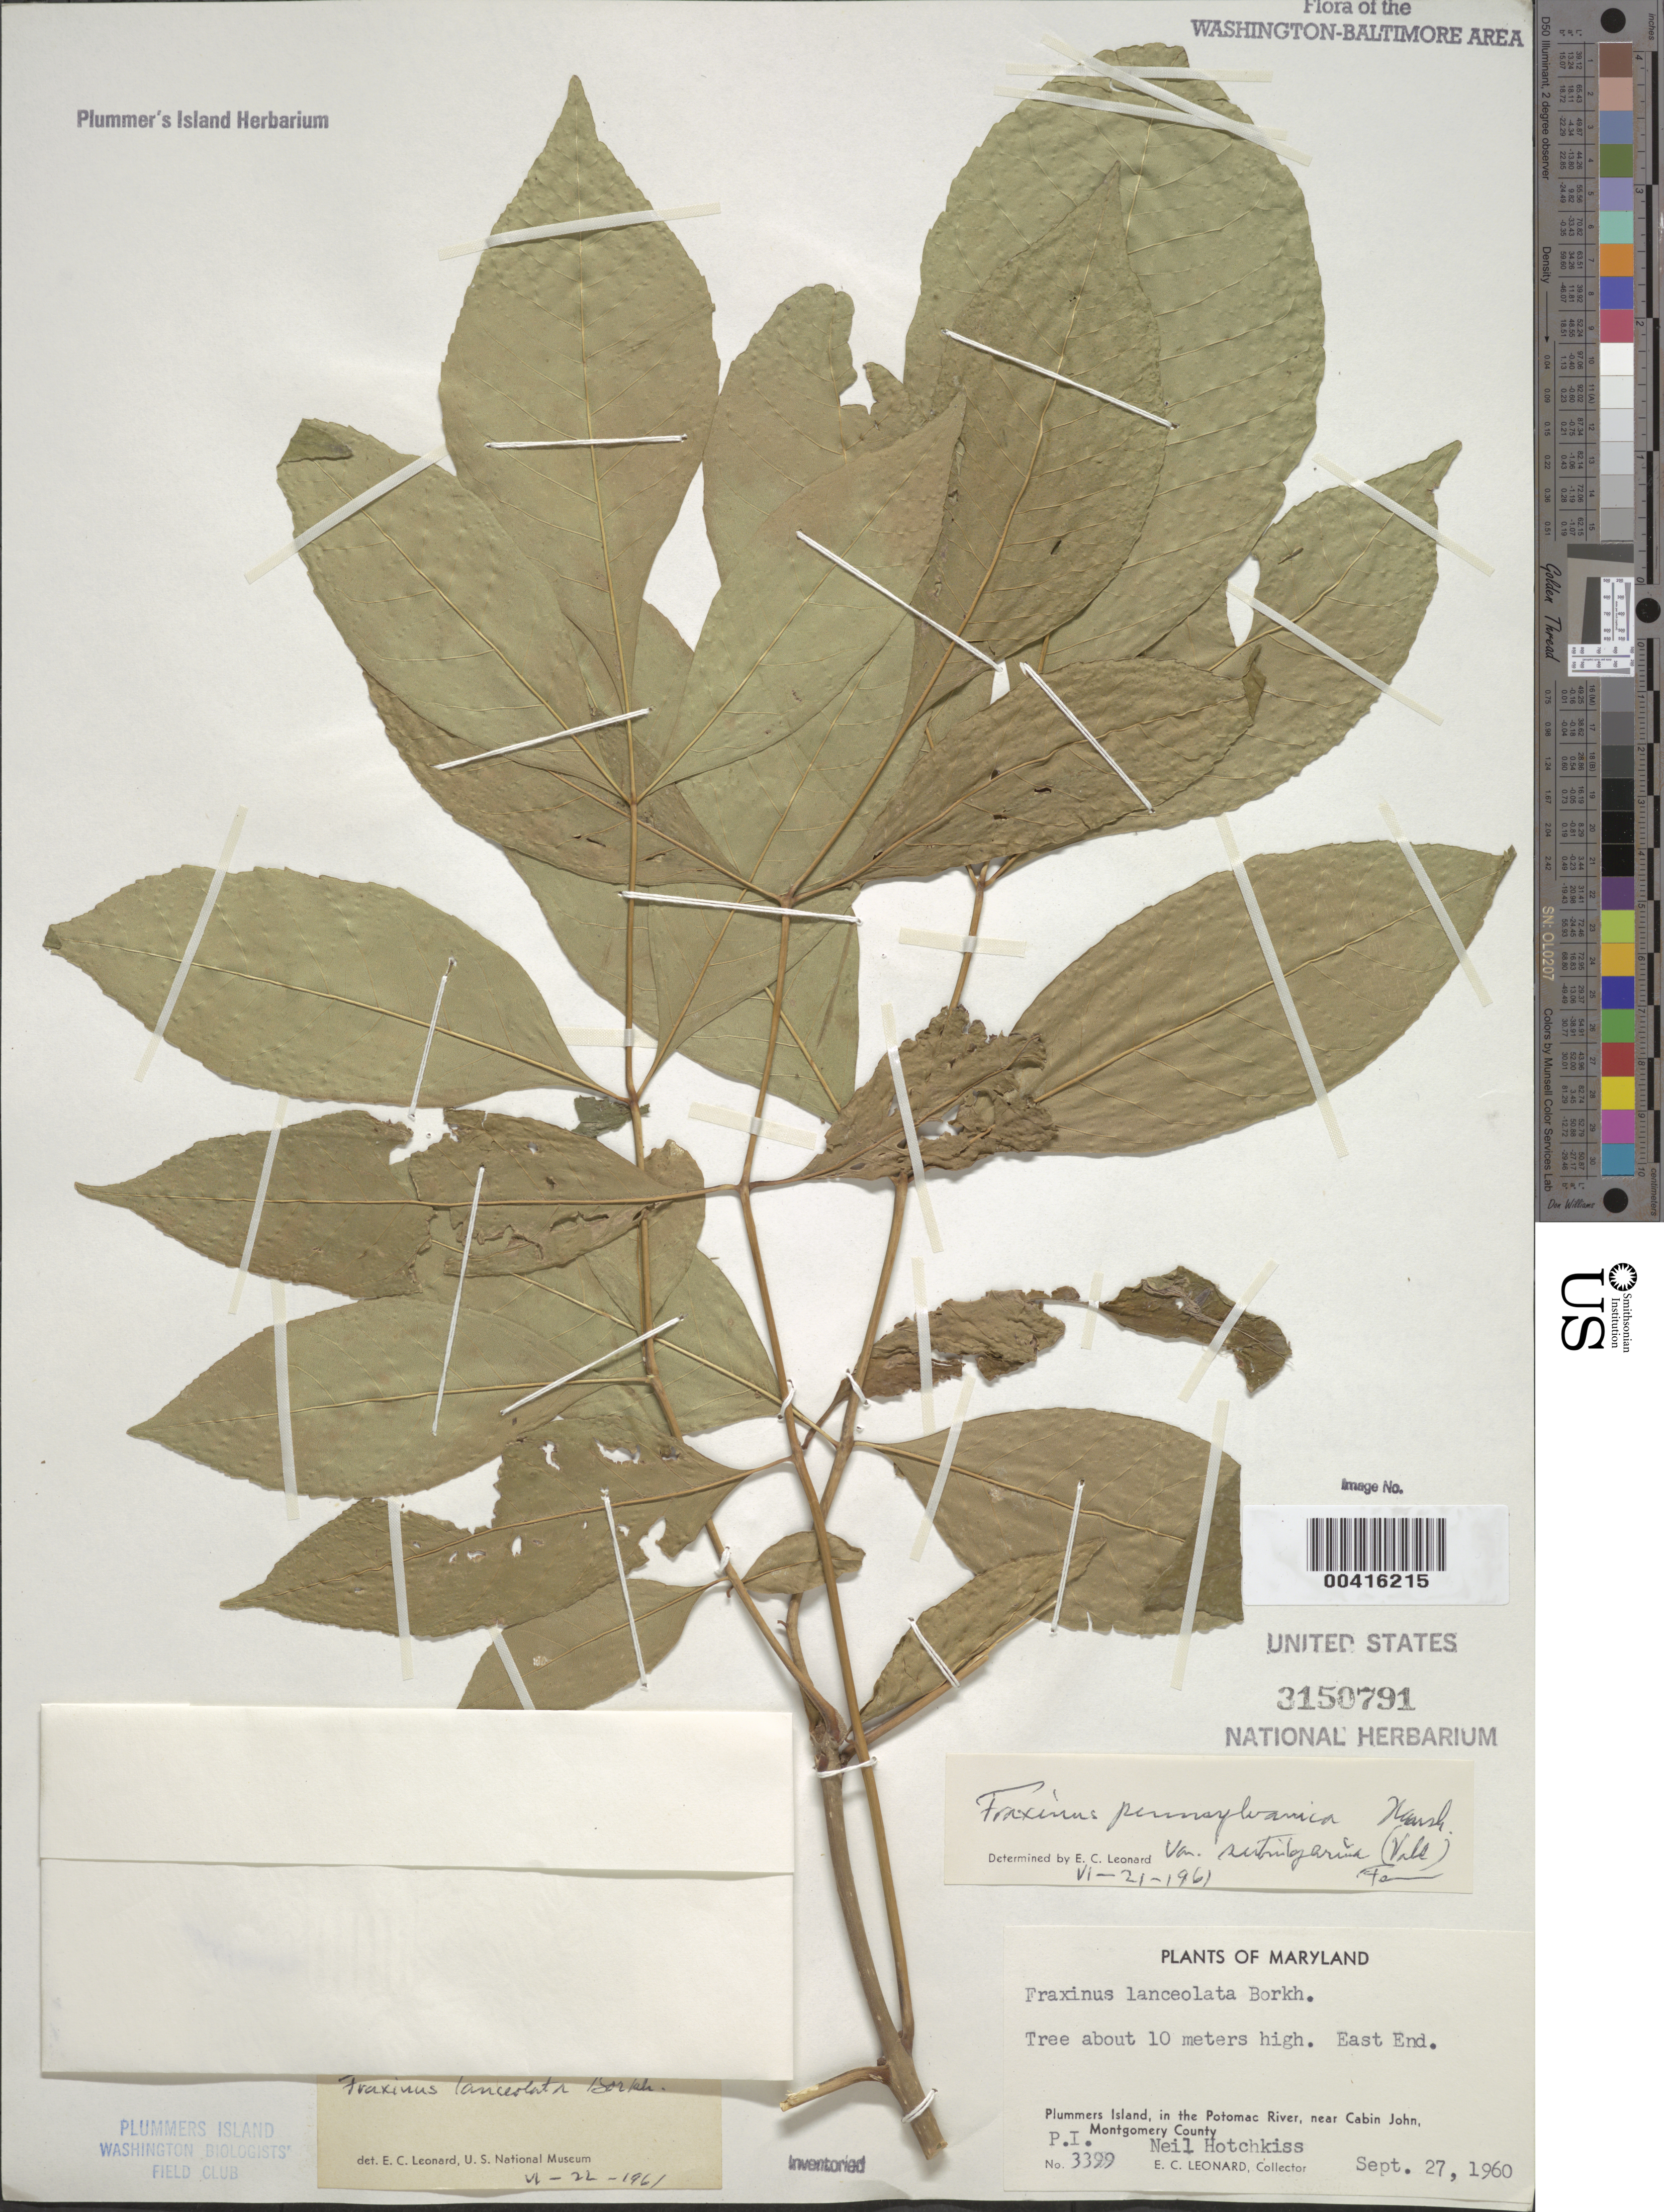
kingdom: Plantae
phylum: Tracheophyta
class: Magnoliopsida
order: Lamiales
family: Oleaceae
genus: Fraxinus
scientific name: Fraxinus pennsylvanica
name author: Marshall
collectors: E. C. Leonard & N. Hotchkiss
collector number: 3399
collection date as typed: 27 Sep 1960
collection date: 1960-09-27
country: United States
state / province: Maryland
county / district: Montgomery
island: Plummers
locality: Plummer's Island; east end C. & O. Canal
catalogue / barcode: US 3150791